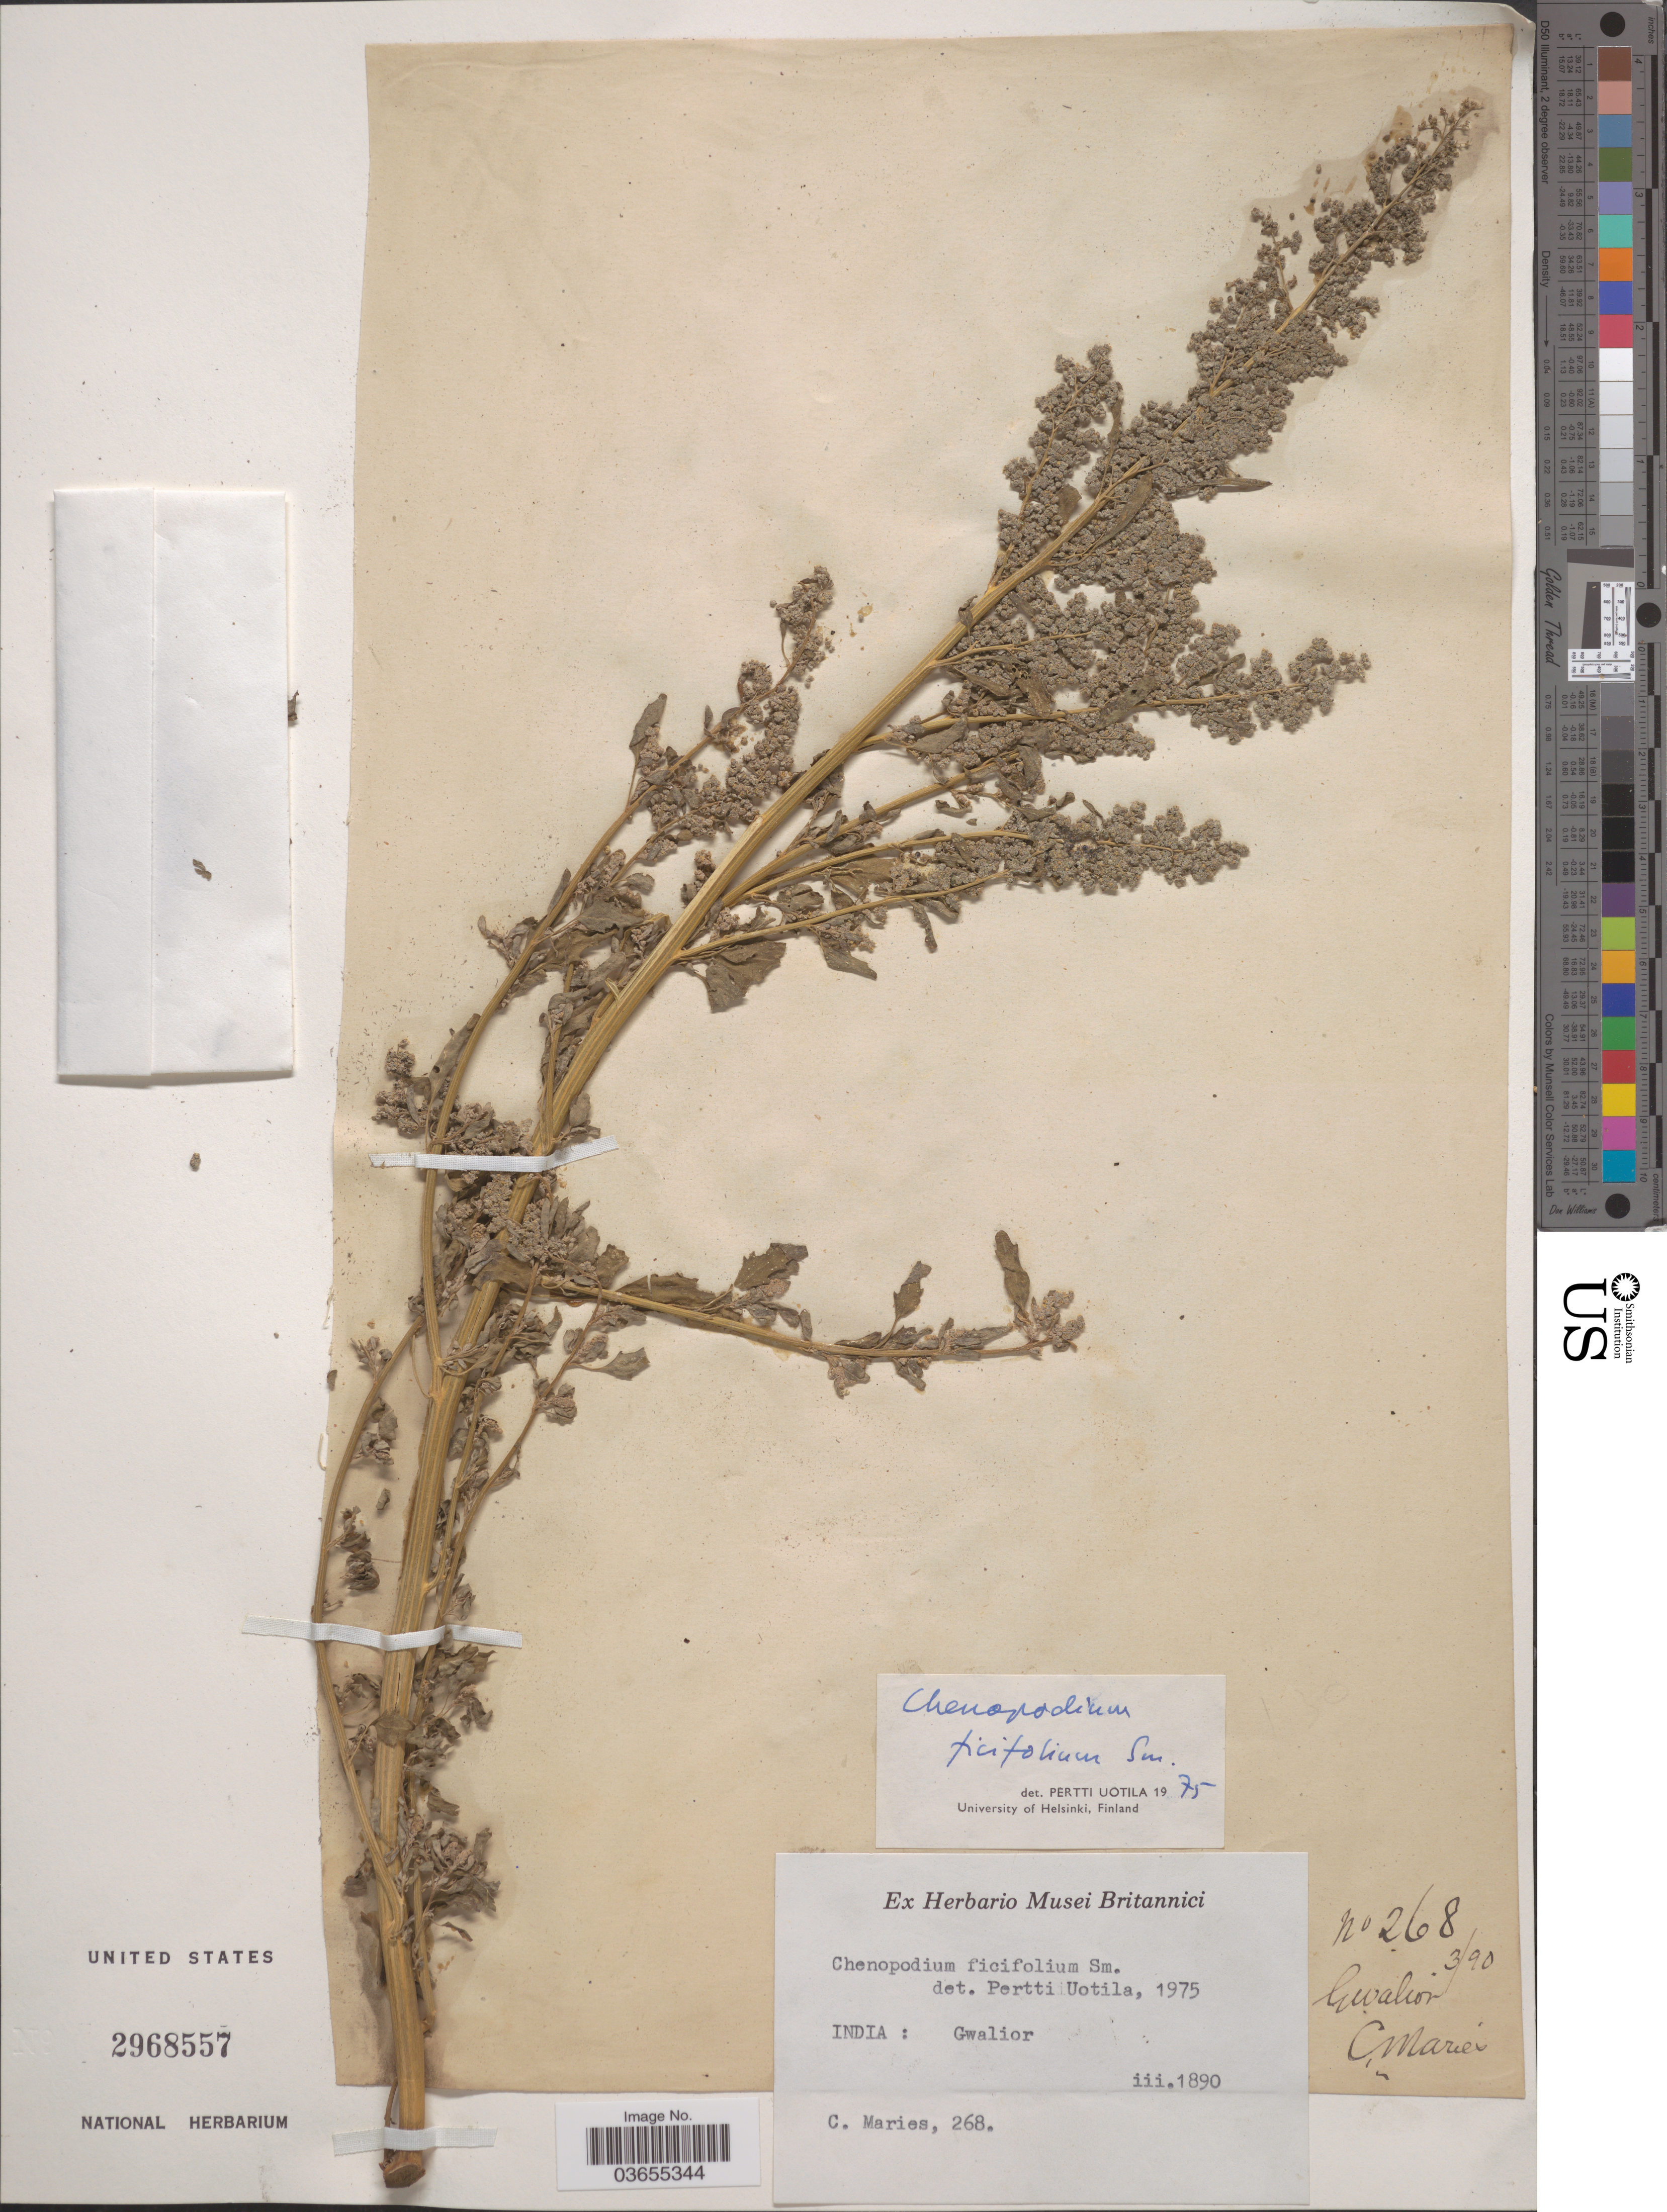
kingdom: Plantae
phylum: Tracheophyta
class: Magnoliopsida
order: Caryophyllales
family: Amaranthaceae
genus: Chenopodium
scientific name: Chenopodium ficifolium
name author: Sm.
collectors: C. Maries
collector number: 268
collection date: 1890-03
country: India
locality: Gwalior.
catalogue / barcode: US 2968557